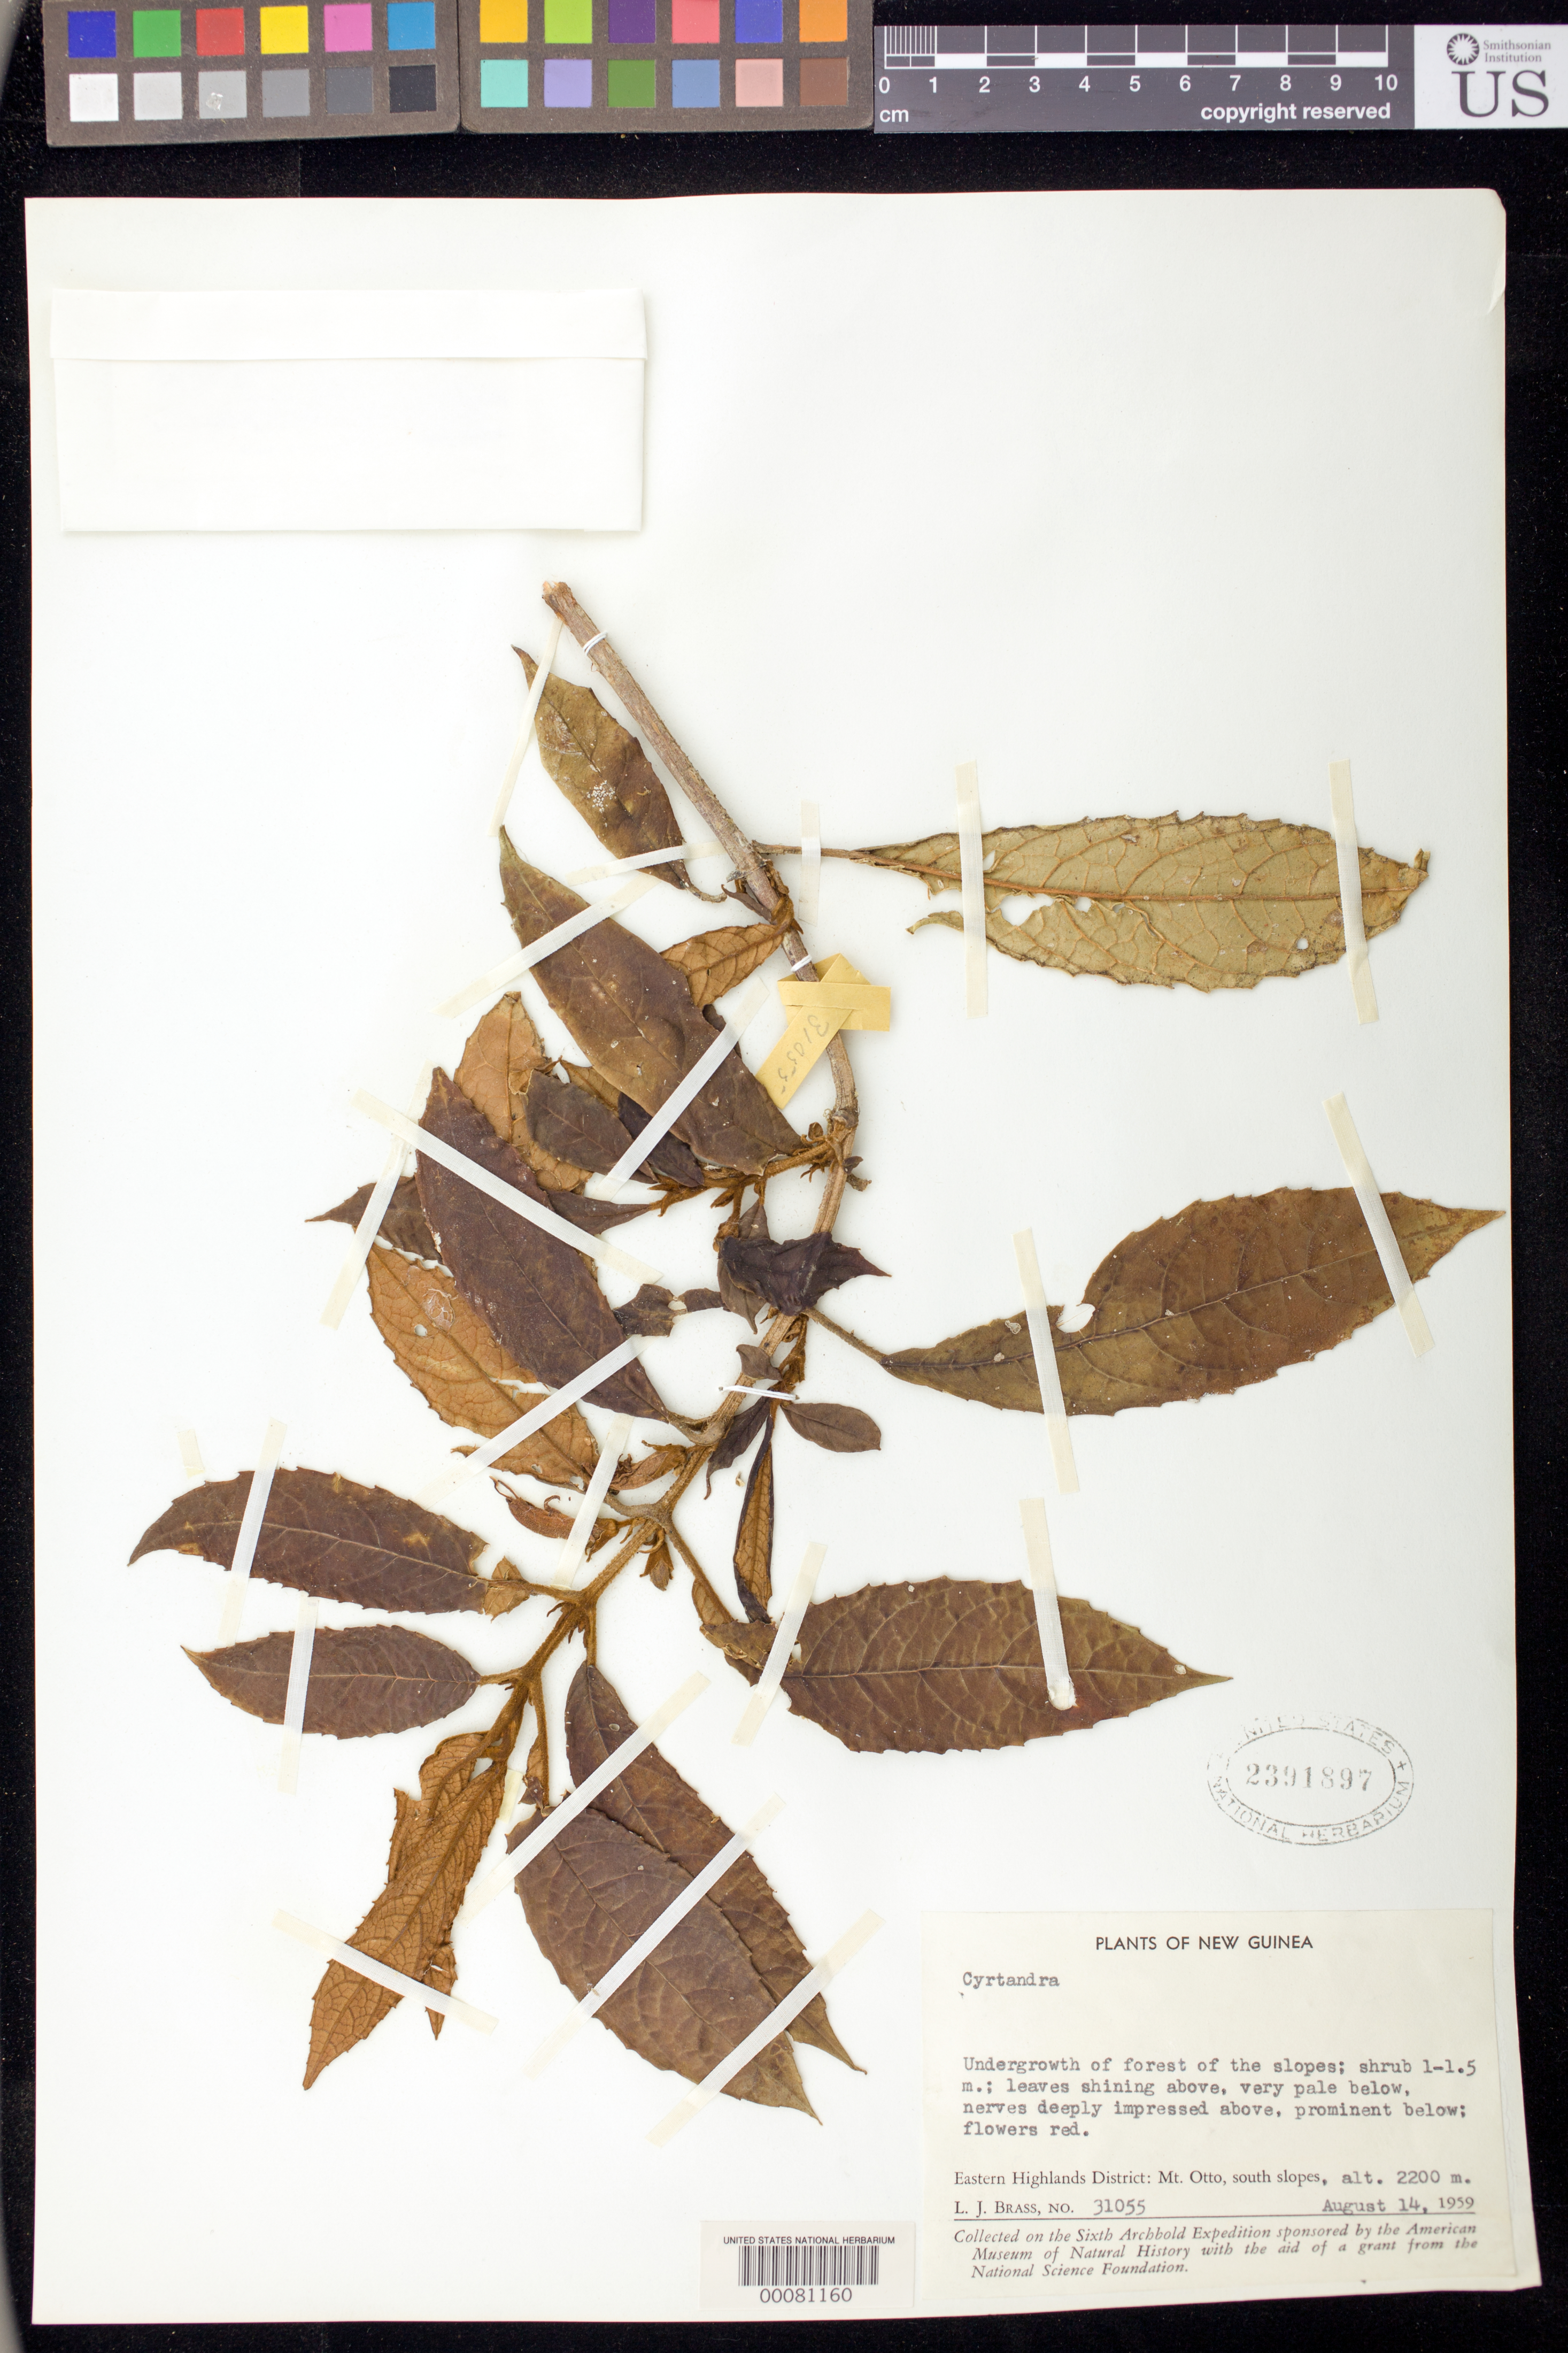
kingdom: Plantae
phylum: Tracheophyta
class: Magnoliopsida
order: Lamiales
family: Gesneriaceae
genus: Cyrtandra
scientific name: Cyrtandra sp.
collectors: L. J. Brass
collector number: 31055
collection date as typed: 14 Aug 1959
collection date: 1959-08-14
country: Papua New Guinea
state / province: Eastern Highlands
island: New Guinea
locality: Eastern highlands dist., Mt otto, south slopes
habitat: Undergrowth of forest of the slopes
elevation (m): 2200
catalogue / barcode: US 2391897